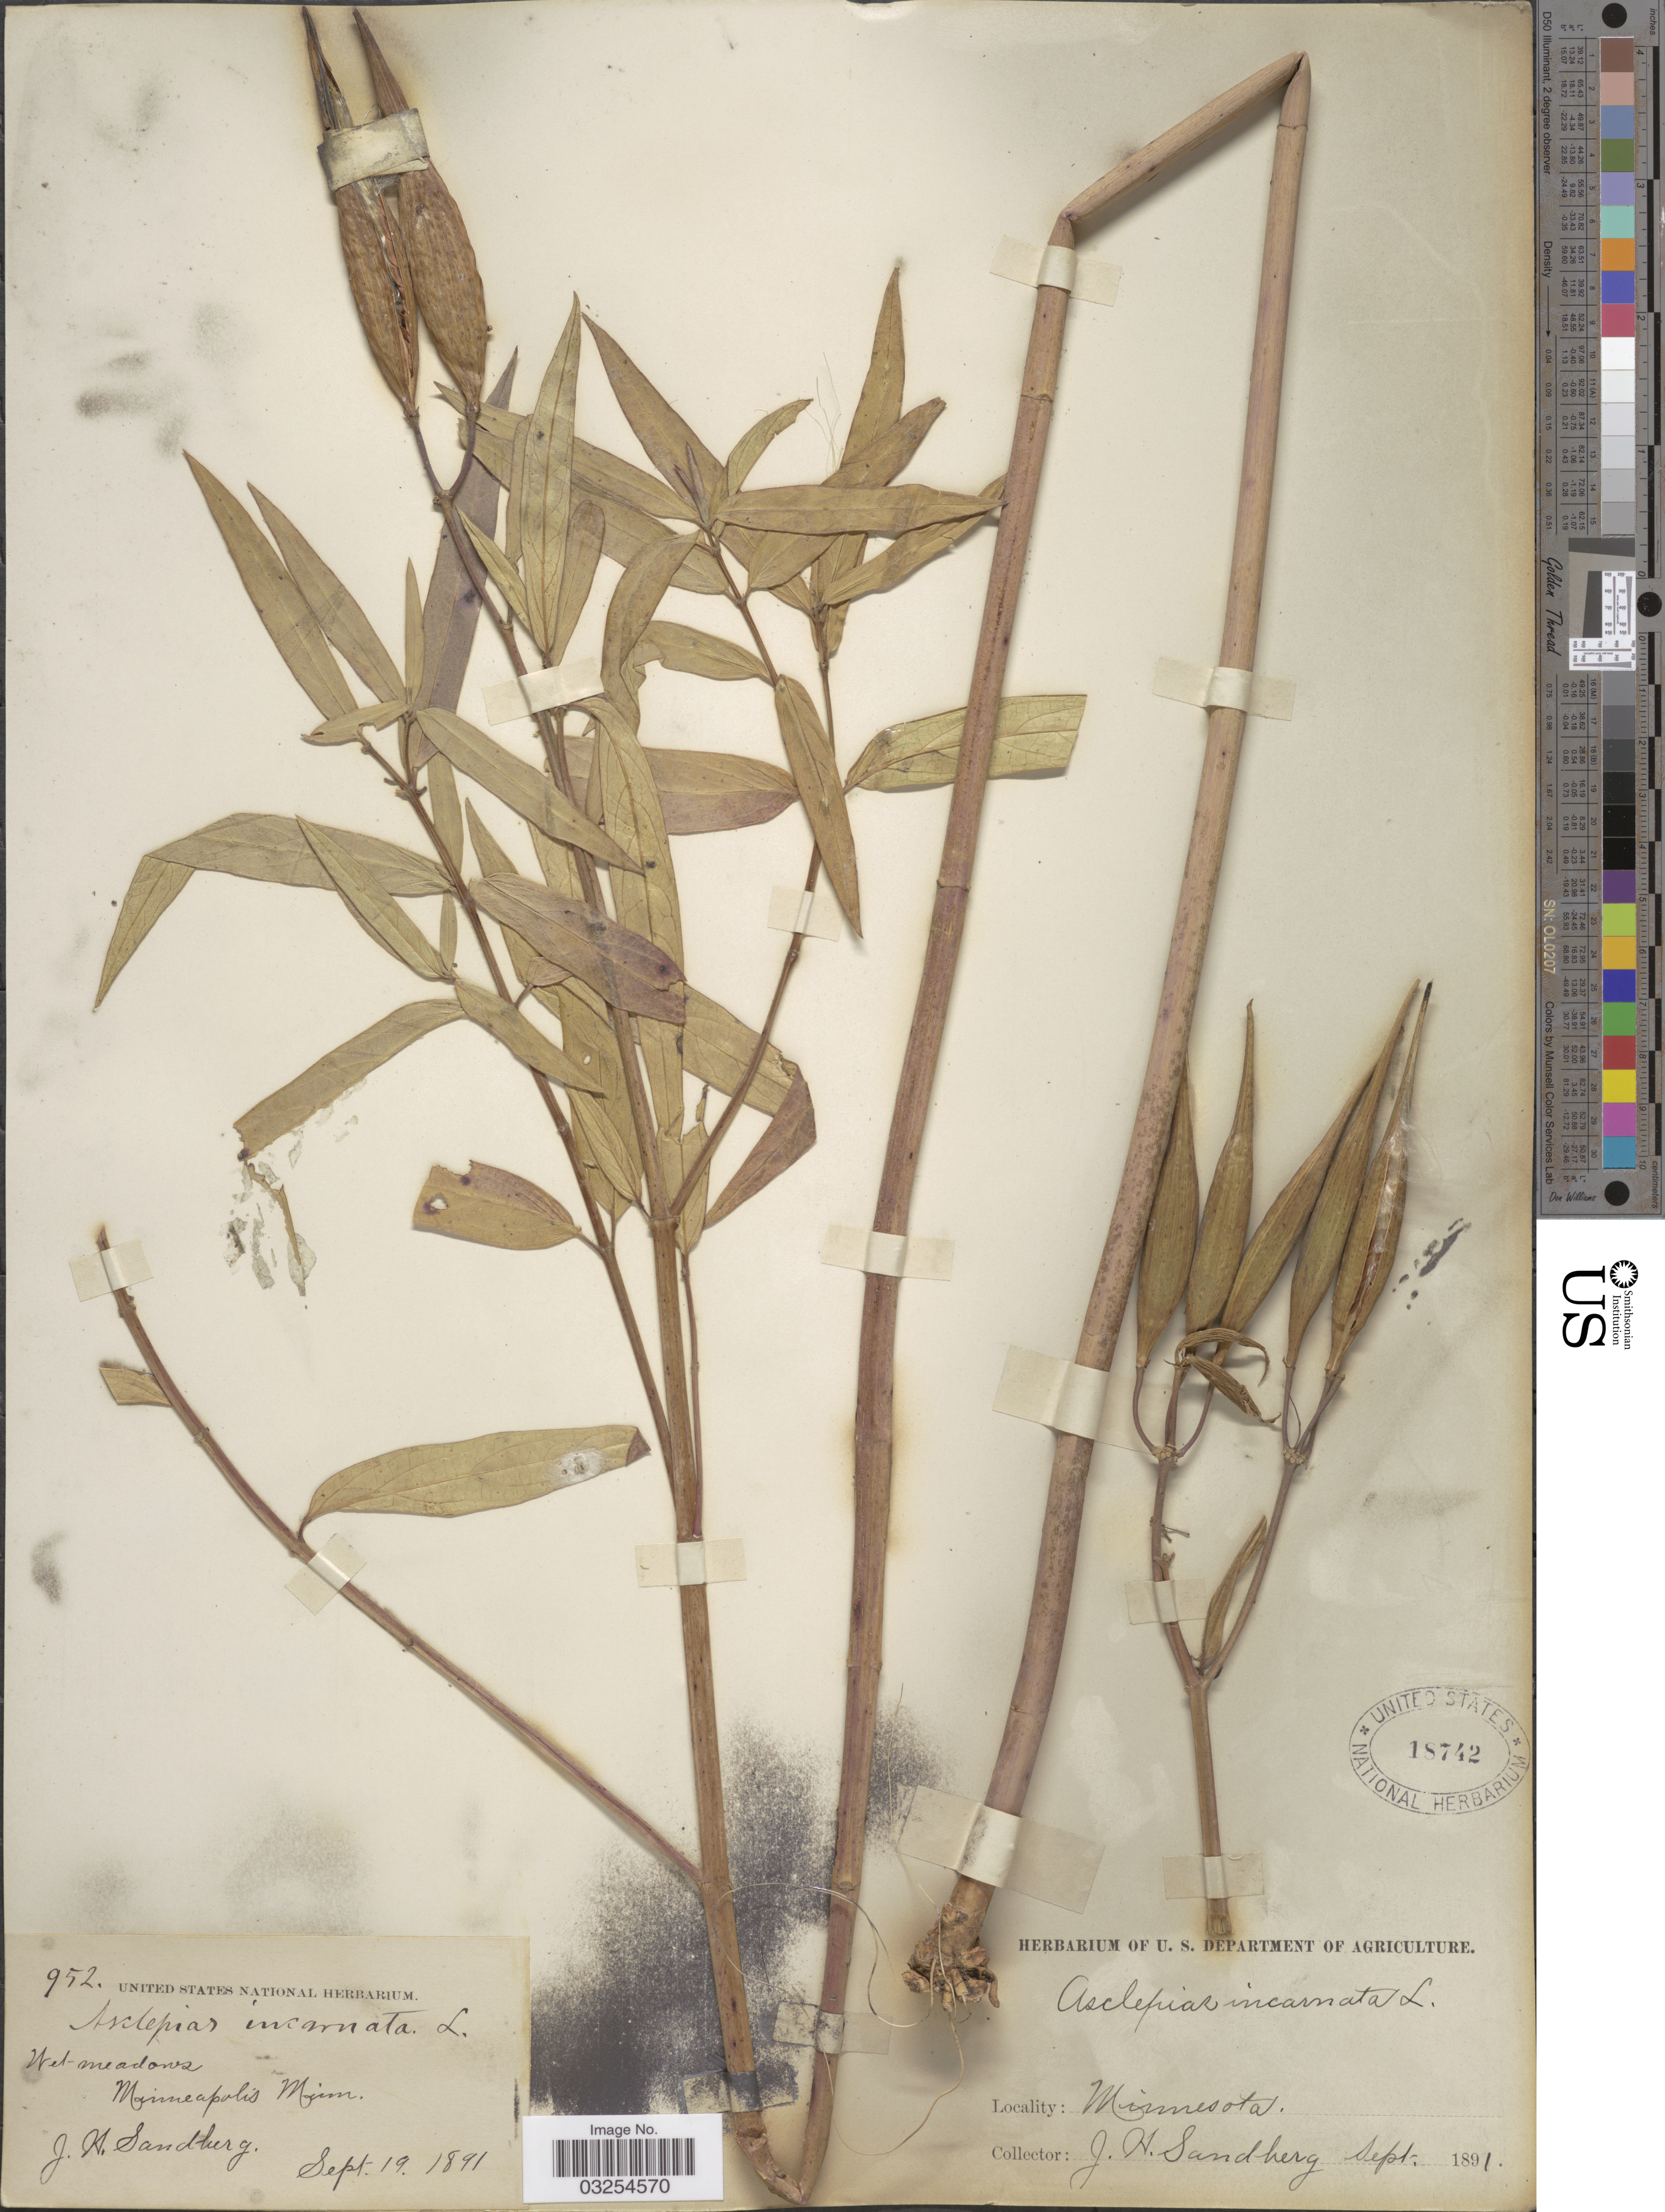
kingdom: Plantae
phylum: Tracheophyta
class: Magnoliopsida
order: Gentianales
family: Apocynaceae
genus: Asclepias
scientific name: Asclepias incarnata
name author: L.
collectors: J. H. Sandberg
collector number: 952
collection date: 1891-09-19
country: United States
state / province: Minnesota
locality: Minneapolis.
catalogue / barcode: US 18742